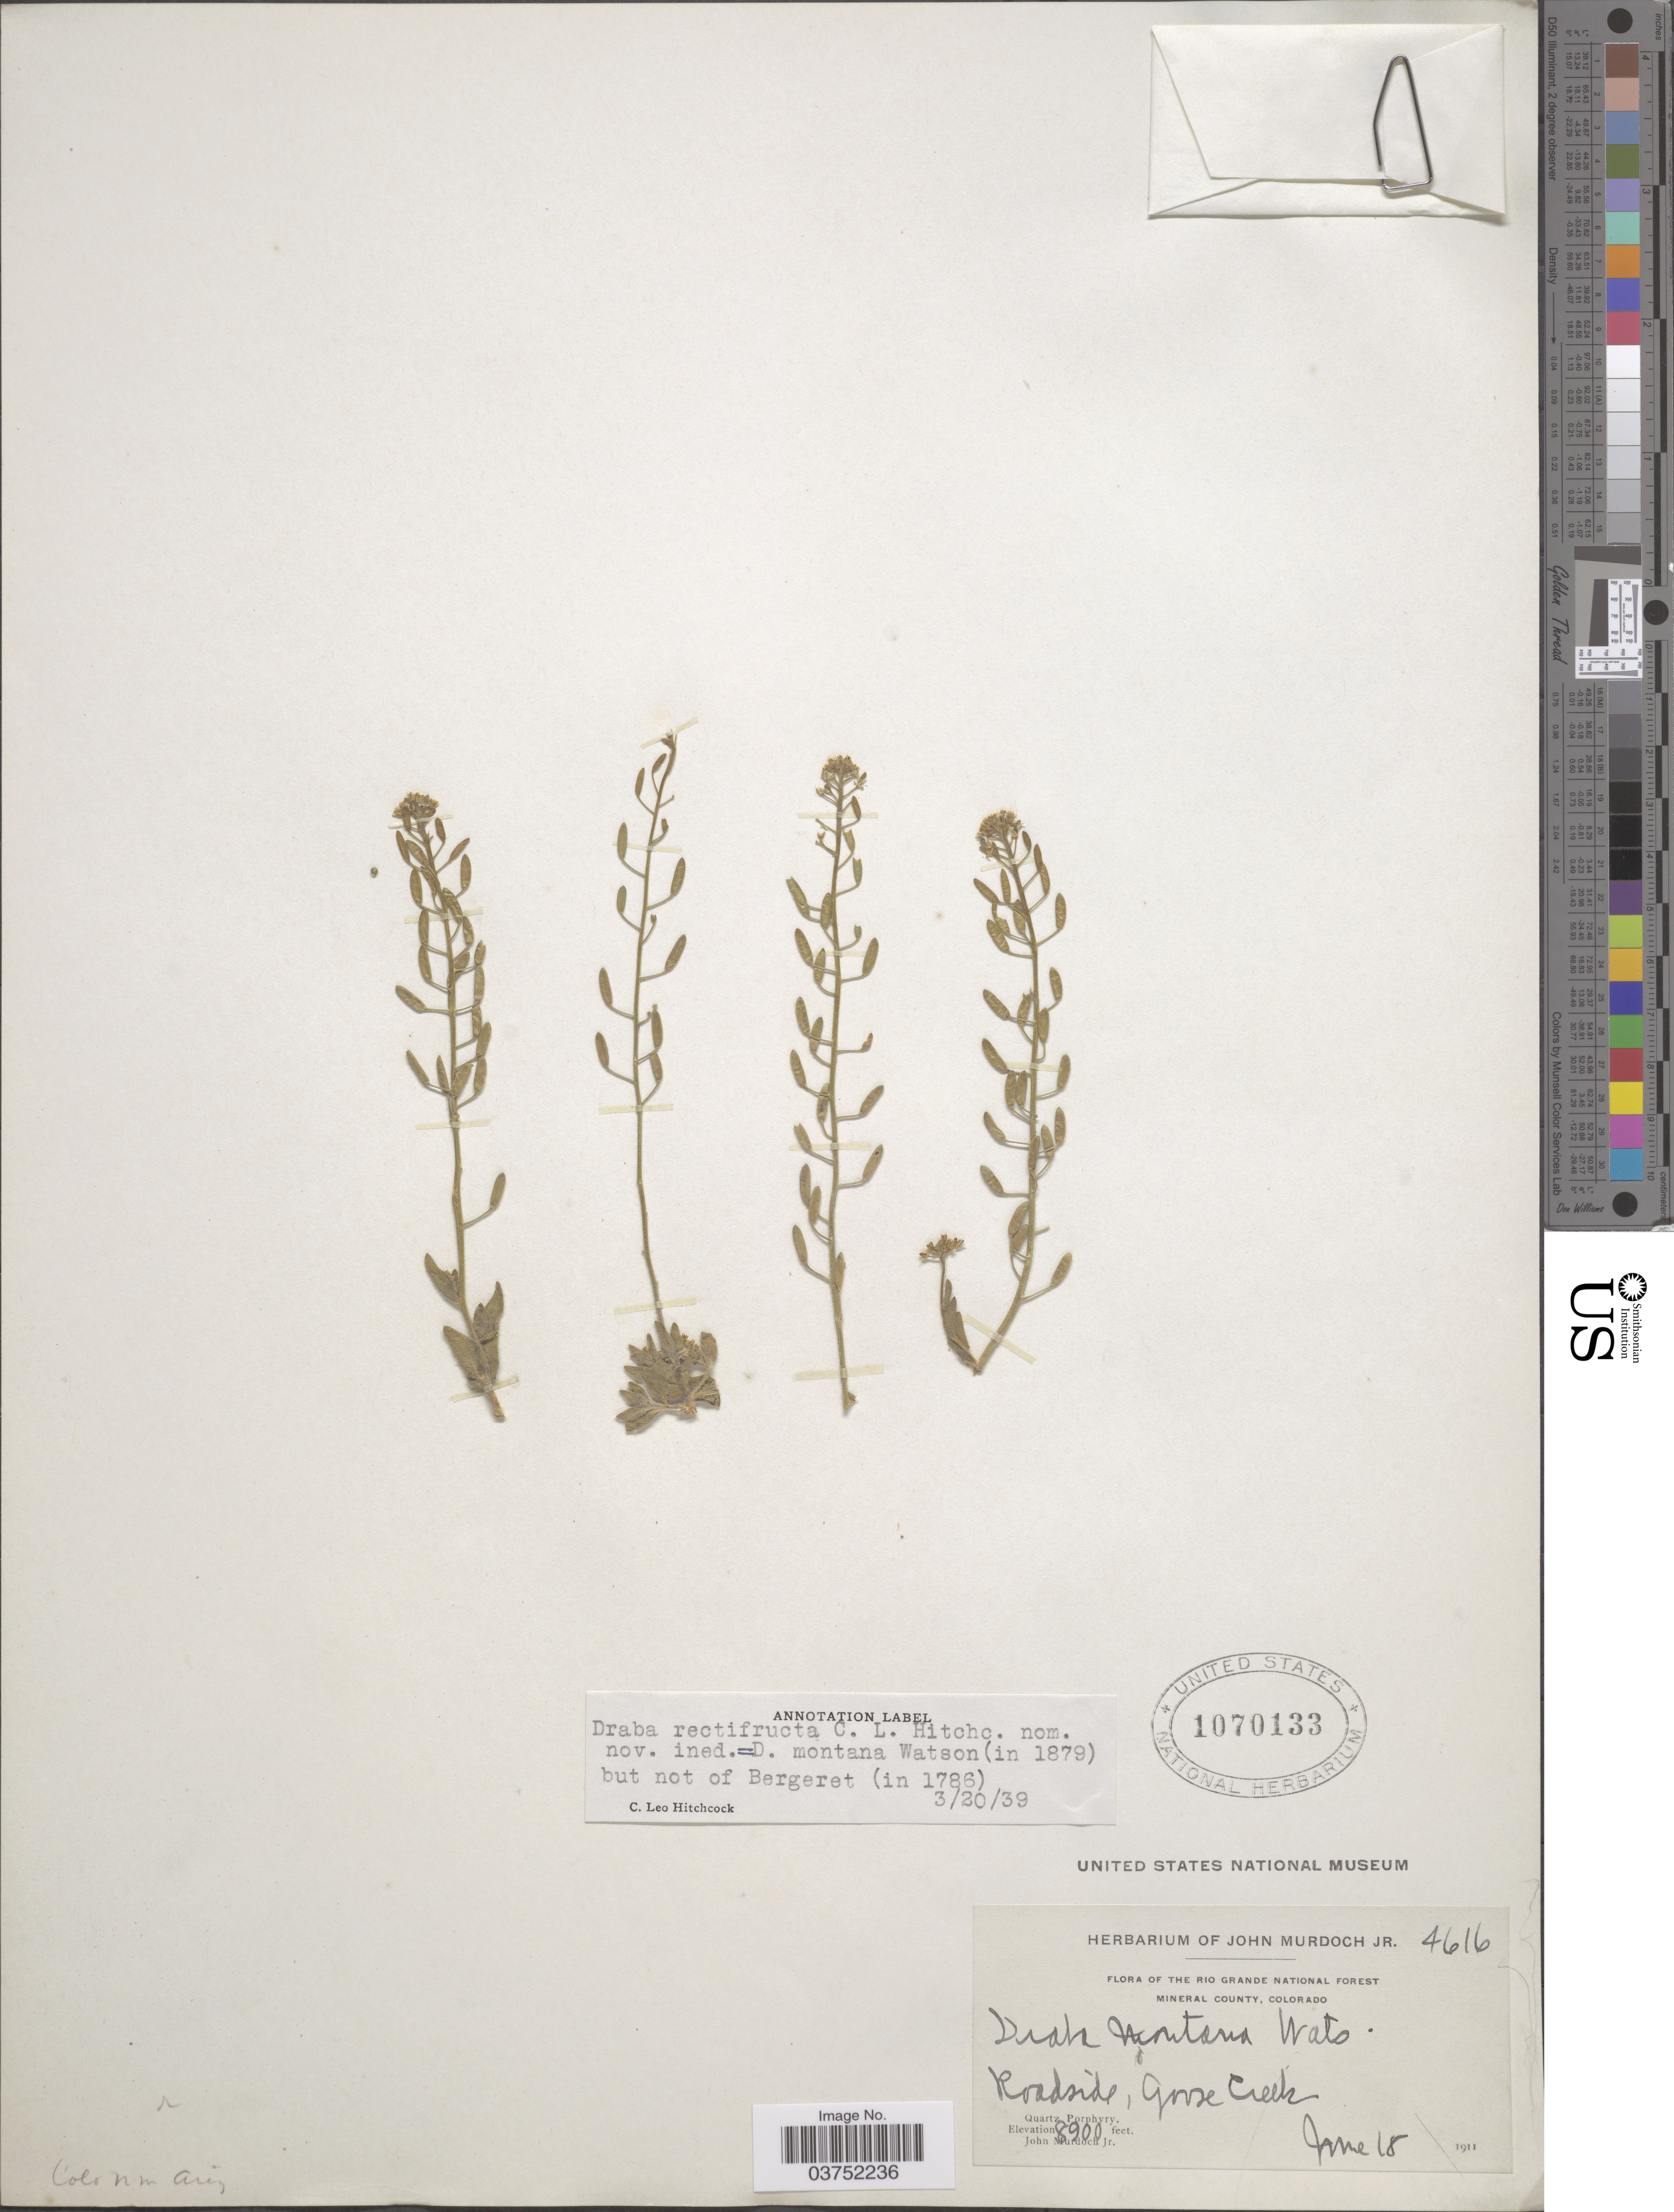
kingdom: Plantae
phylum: Tracheophyta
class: Magnoliopsida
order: Brassicales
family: Brassicaceae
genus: Draba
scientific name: Draba rectifructa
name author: C.L. Hitchc.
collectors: J. Murdoch Jr.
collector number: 4616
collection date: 1911-06-18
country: United States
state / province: Colorado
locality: Rio Grande National Forest Mineral County. Roadside, Goose Creek.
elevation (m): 2713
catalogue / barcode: US 1070133